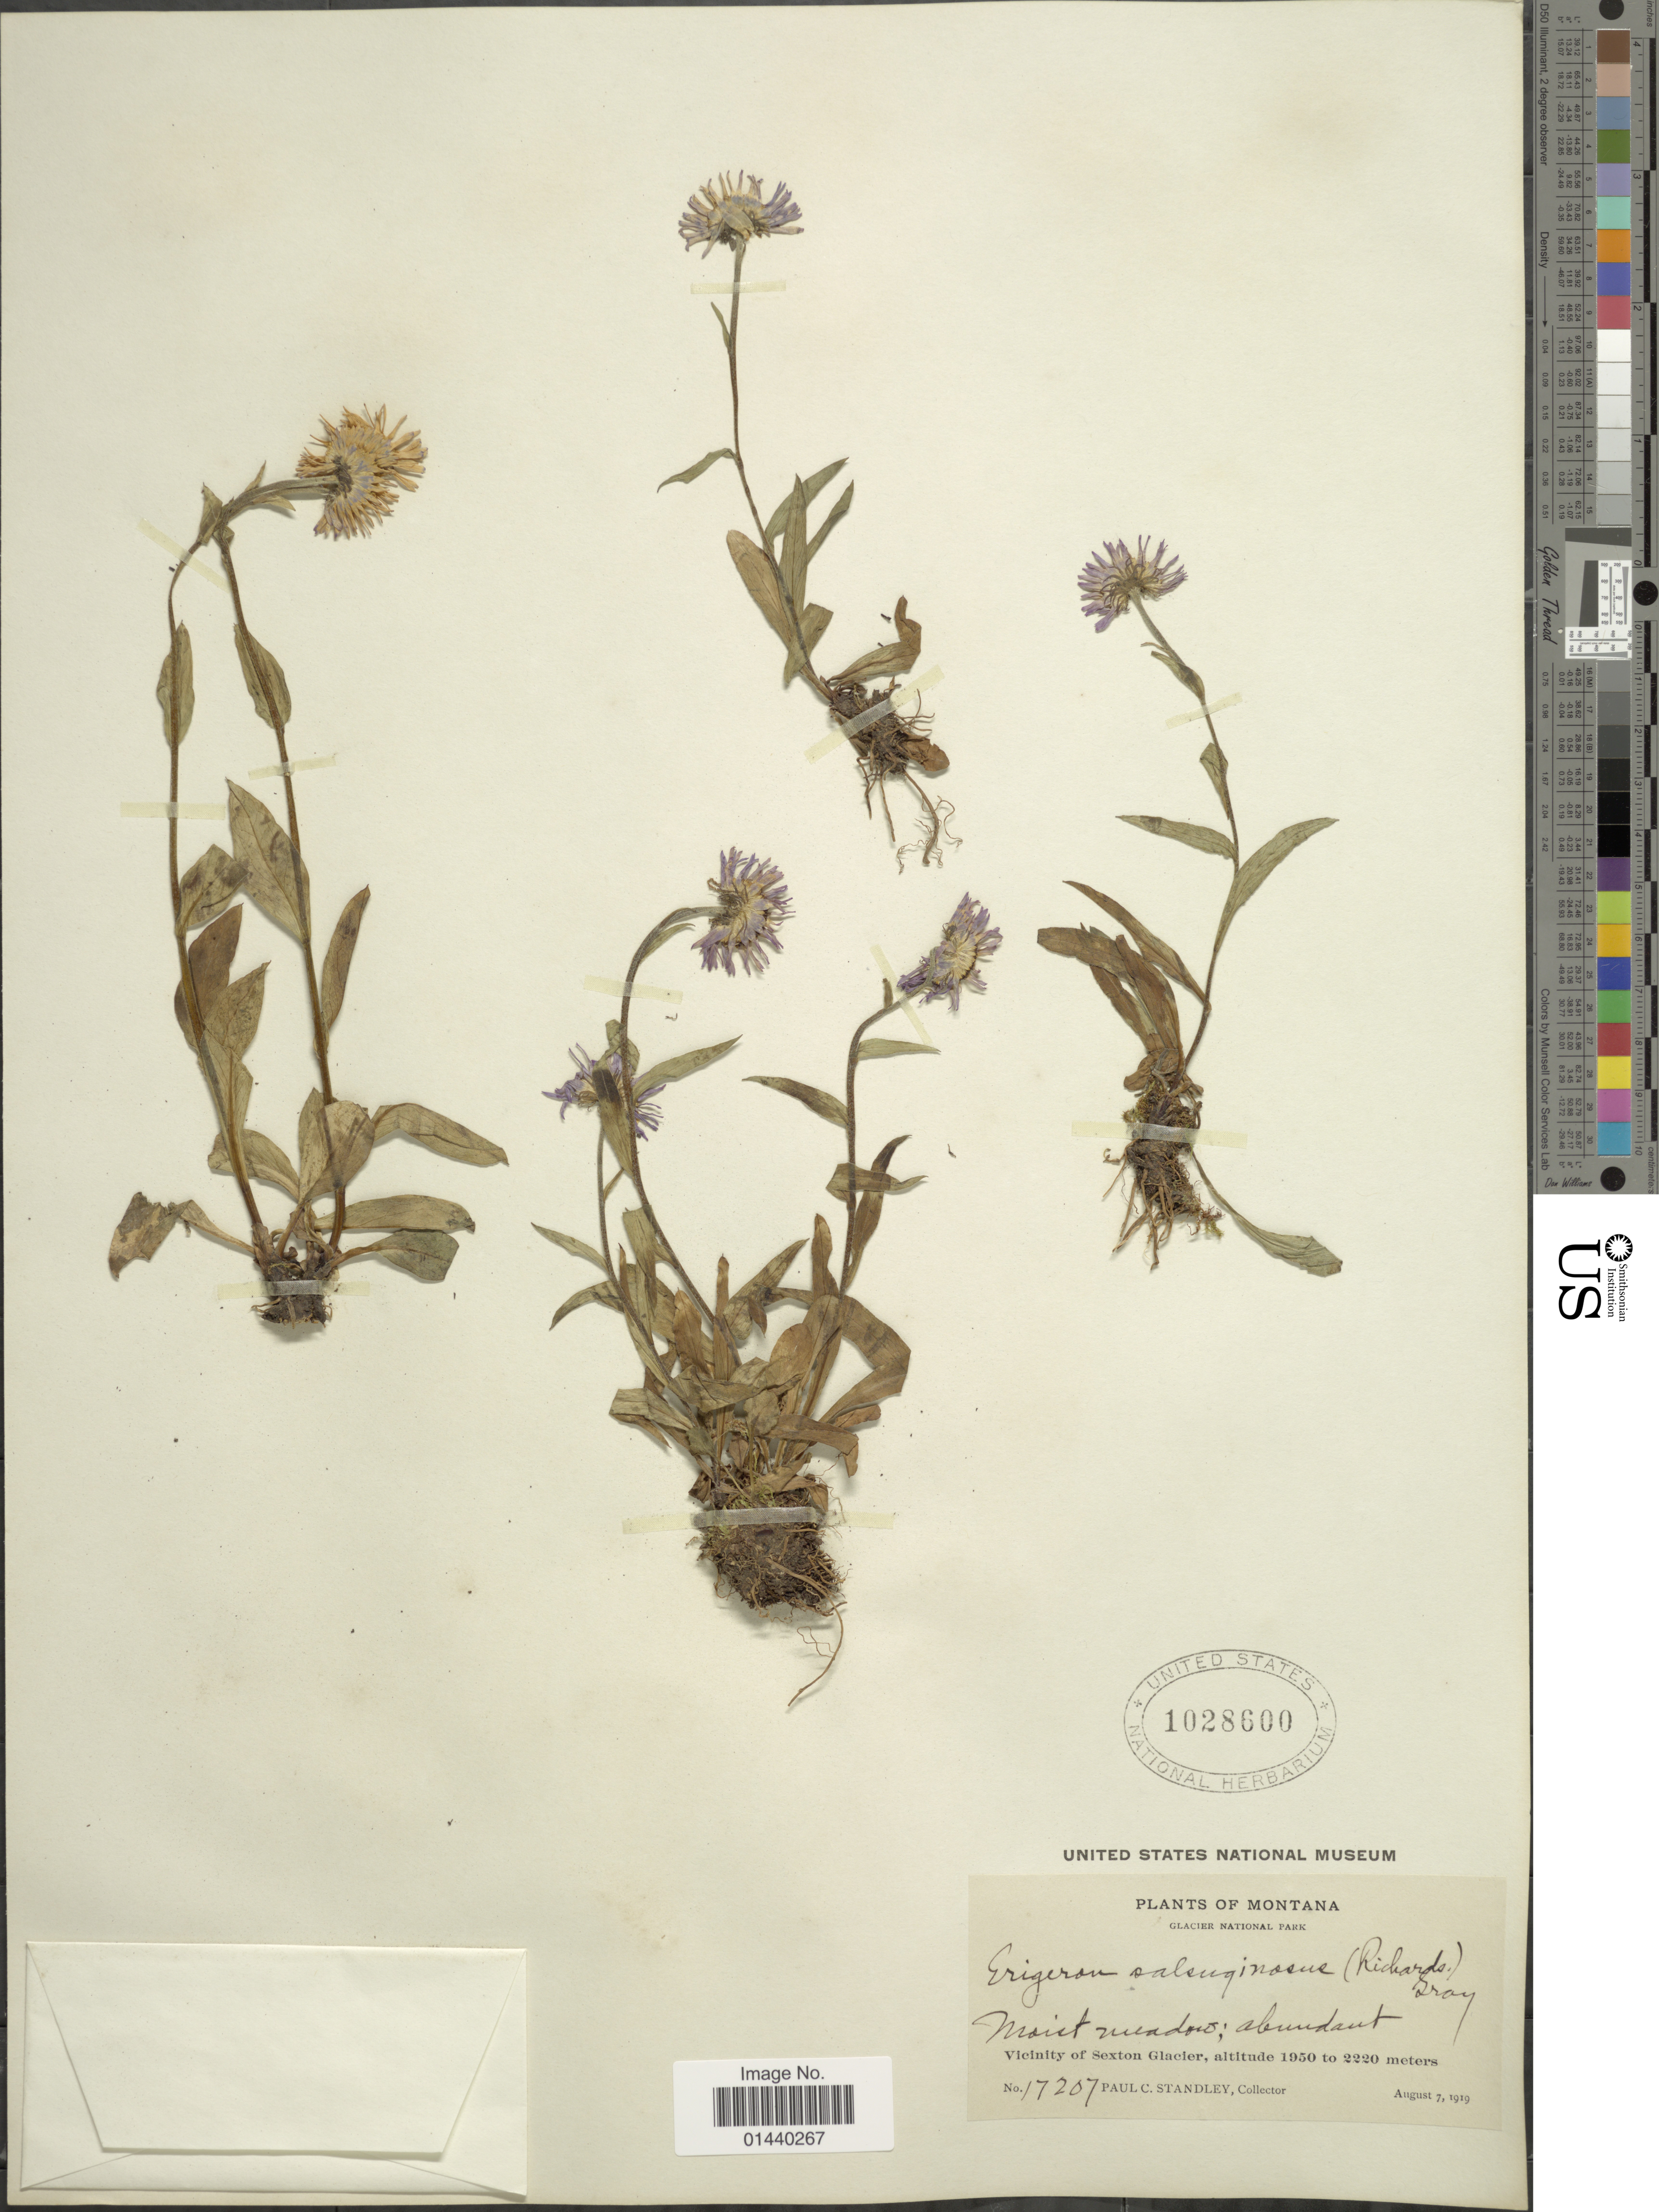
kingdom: Plantae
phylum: Tracheophyta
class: Magnoliopsida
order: Asterales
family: Asteraceae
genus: Erigeron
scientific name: Erigeron salsuginosus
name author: (Richardson ex R. Br.) A. Gray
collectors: P. C. Standley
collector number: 17207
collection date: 1919-08-07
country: United States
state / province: Montana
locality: Glacier National Park. Vicinity of Sexton Glacier.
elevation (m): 1950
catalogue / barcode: US 1028600